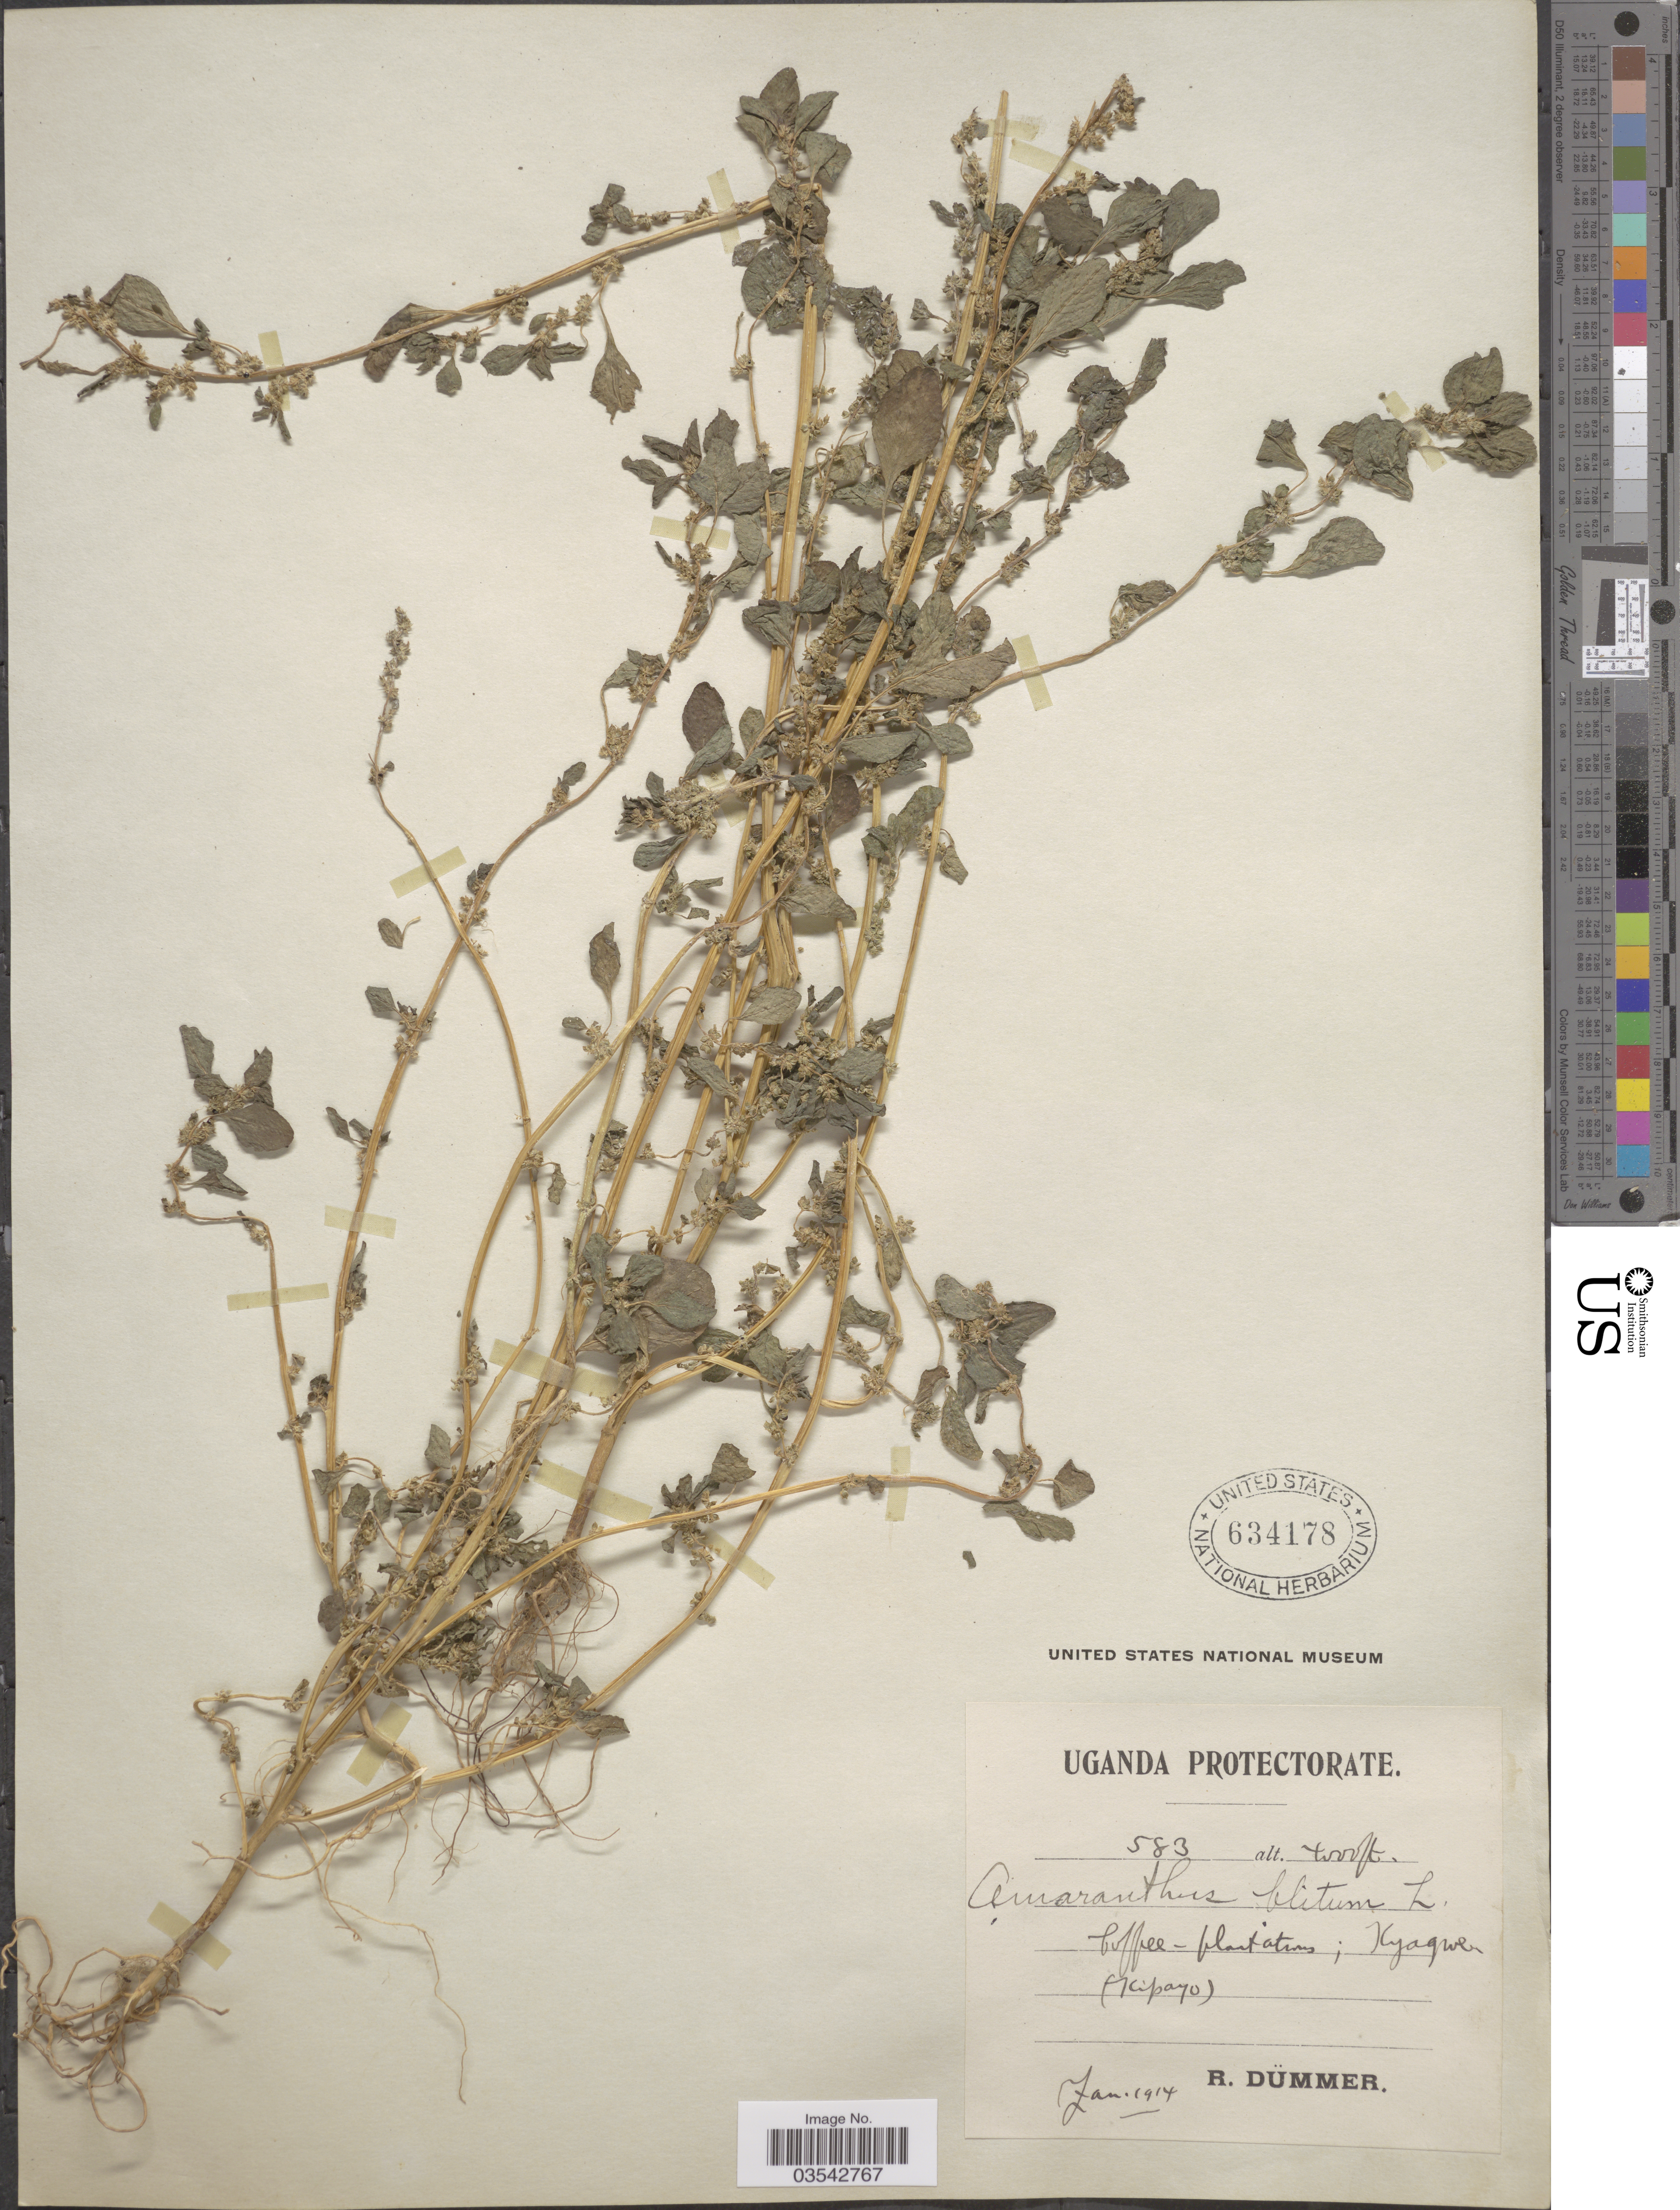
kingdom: Plantae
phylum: Tracheophyta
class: Magnoliopsida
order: Caryophyllales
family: Amaranthaceae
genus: Amaranthus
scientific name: Amaranthus blitum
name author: L.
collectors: R. A. Dümmer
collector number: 583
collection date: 1914-01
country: Uganda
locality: Uganda Protectorate. Coffee-plantations; Kyagwe (Kipayo).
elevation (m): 1219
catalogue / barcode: US 634178